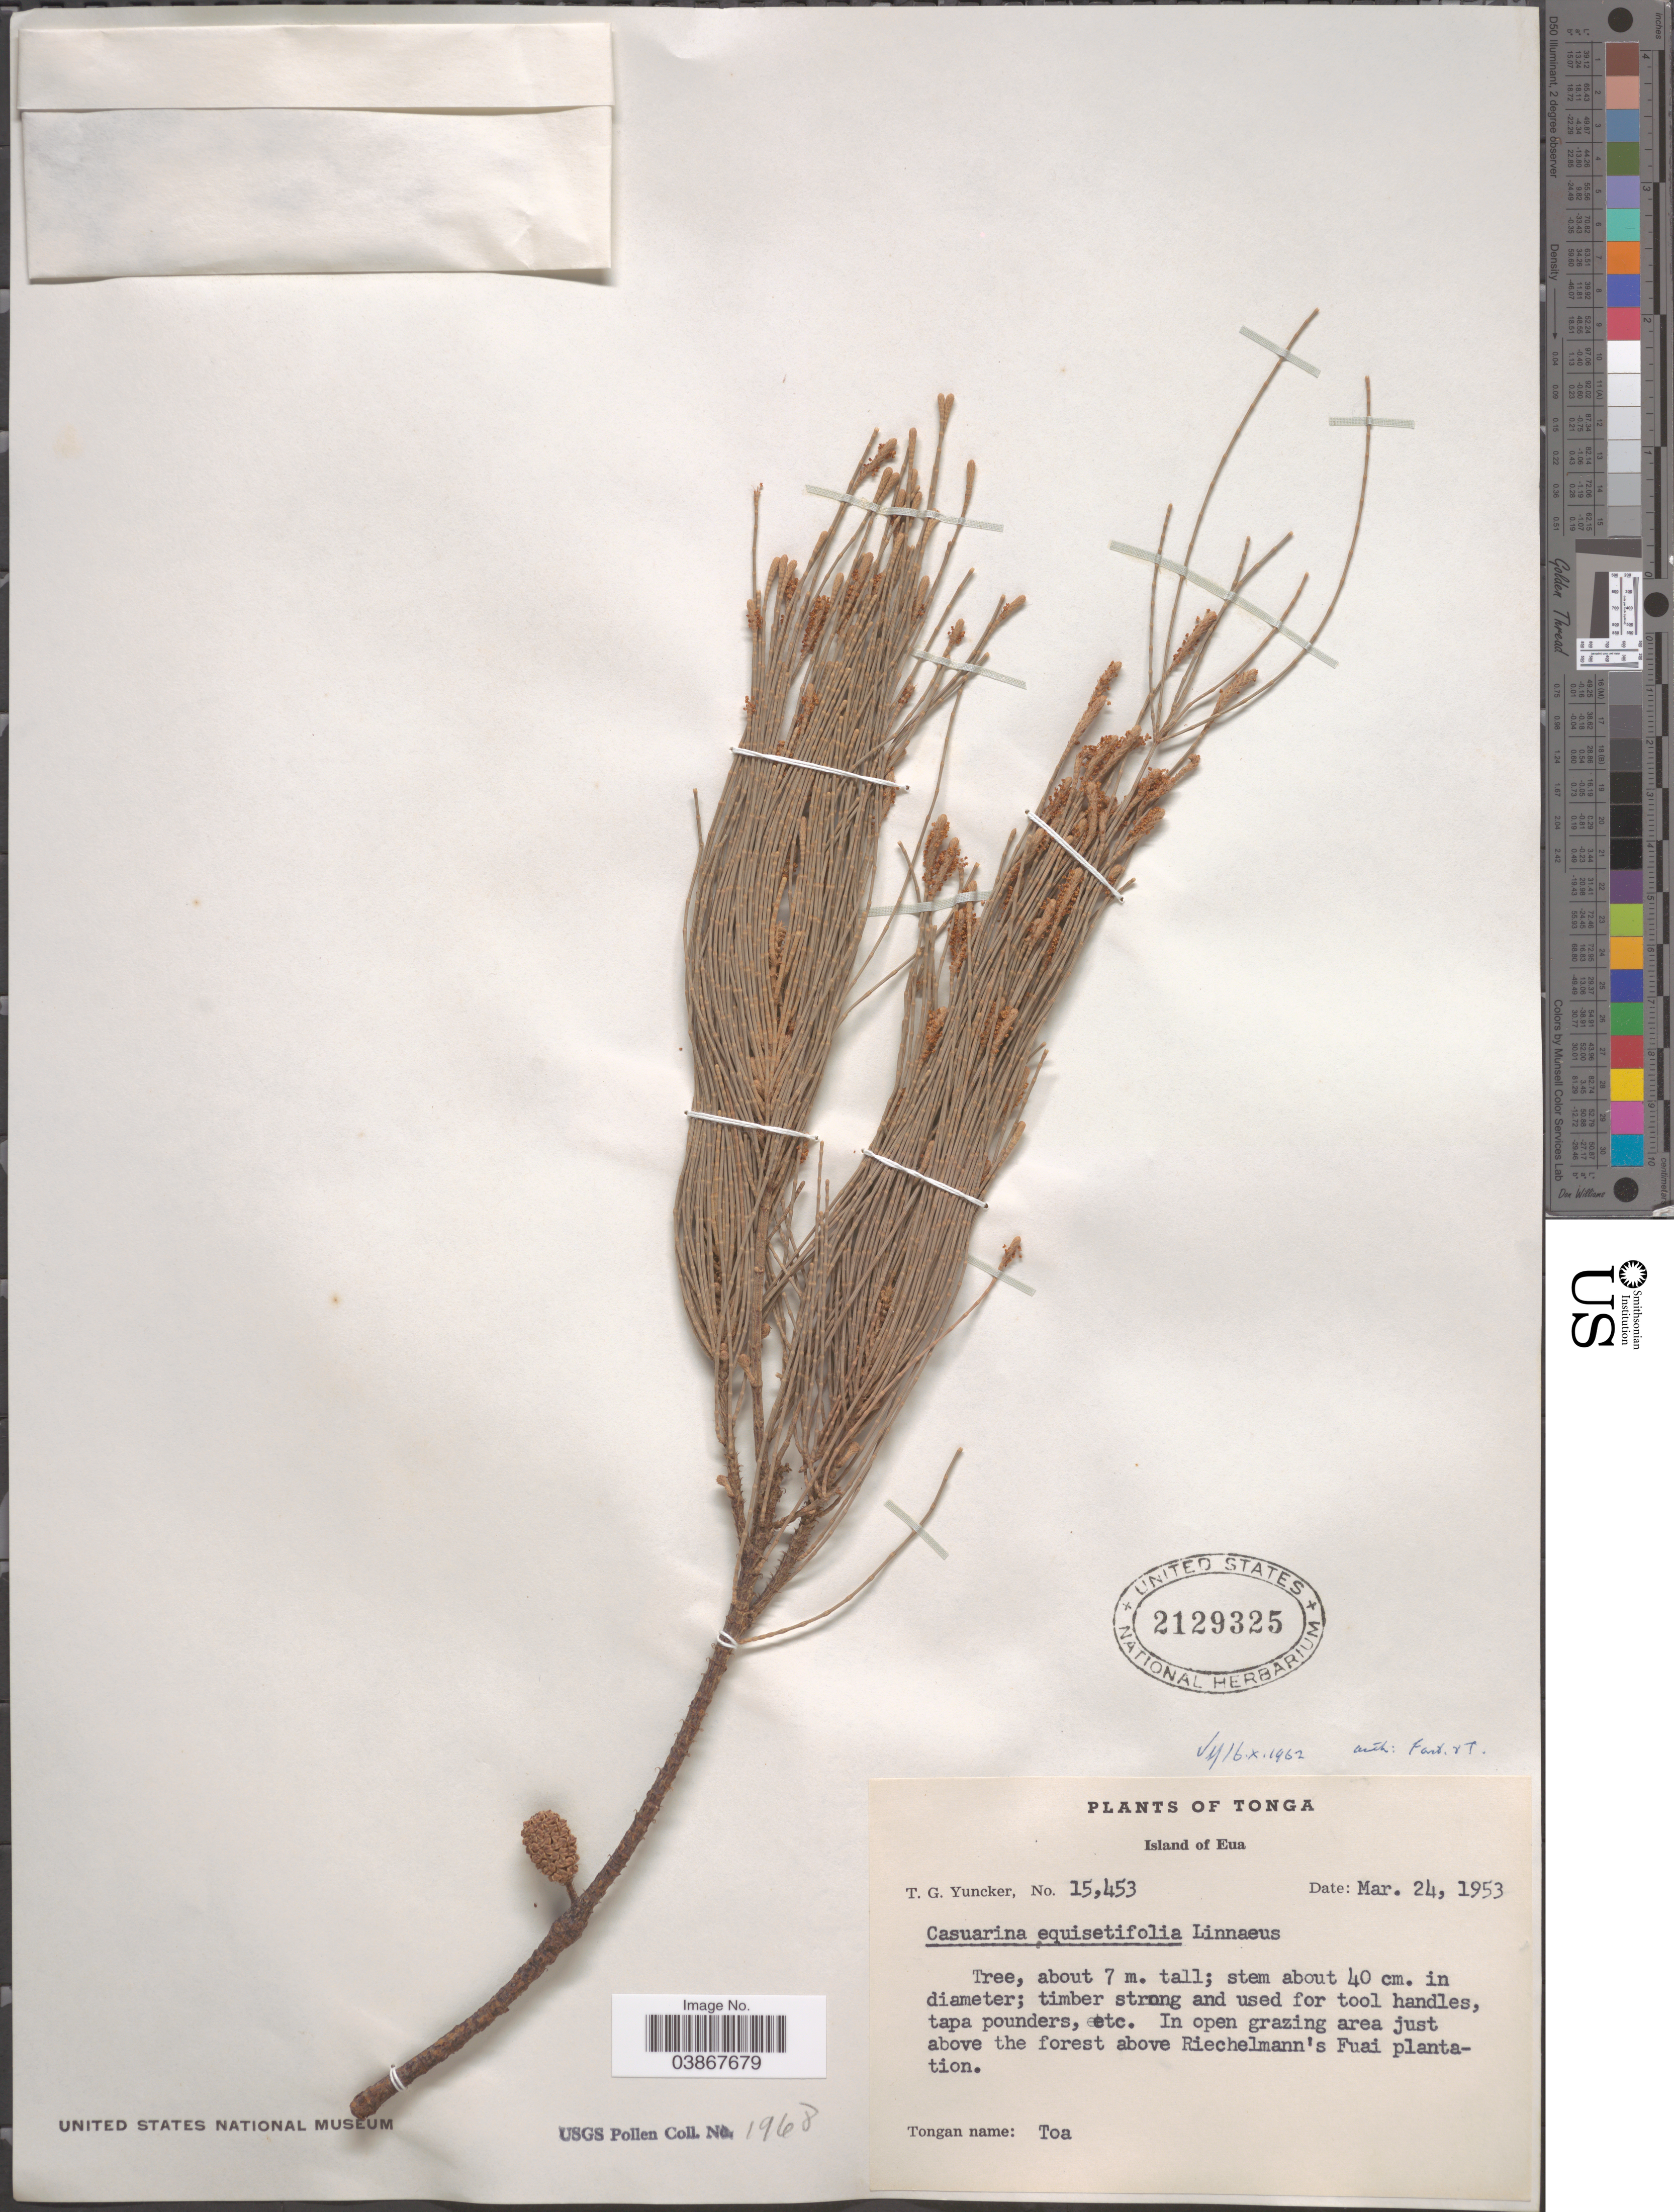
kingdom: Plantae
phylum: Tracheophyta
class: Magnoliopsida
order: Fagales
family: Casuarinaceae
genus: Casuarina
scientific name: Casuarina equisetifolia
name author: L.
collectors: T. G. Yuncker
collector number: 15453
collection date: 1953-03-24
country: Tonga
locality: Island of Eua. In open grazing area just above the forest above Riechelmann's Fuai plantation.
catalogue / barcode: US 2129325